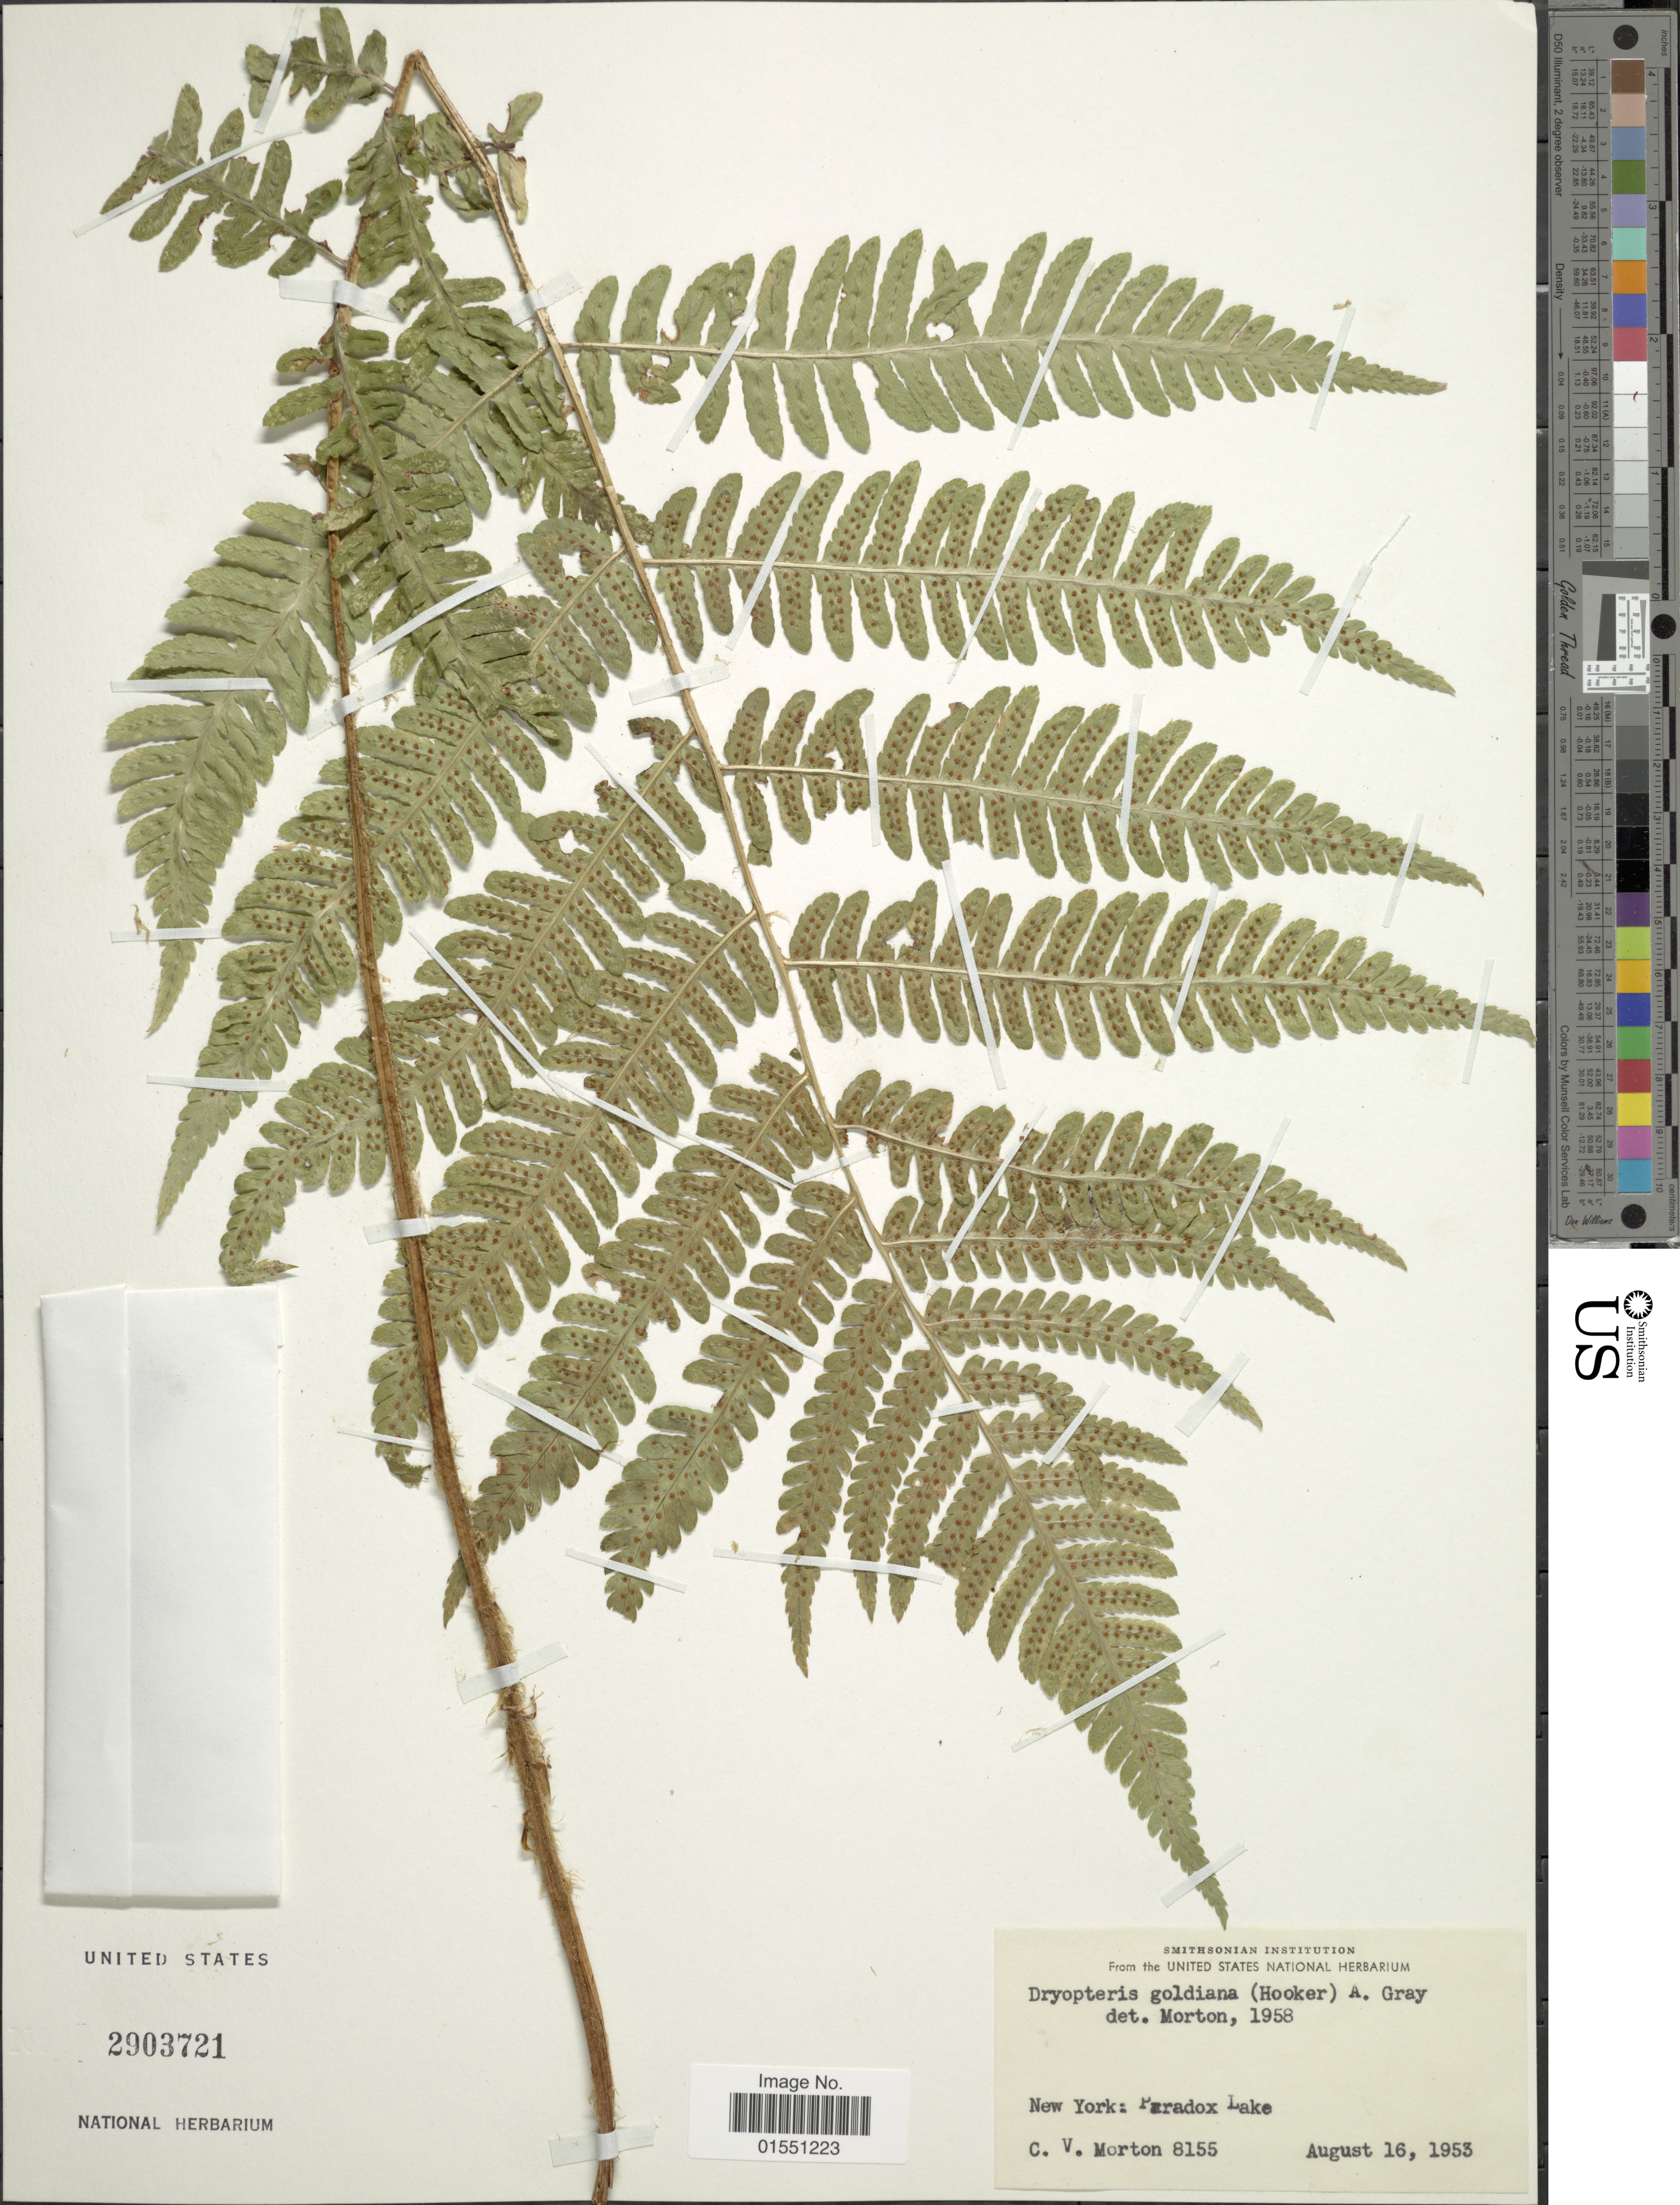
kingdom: Plantae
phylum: Tracheophyta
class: Polypodiopsida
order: Polypodiales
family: Dryopteridaceae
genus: Dryopteris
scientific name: Dryopteris goldiana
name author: (Hook. ex Goldie) A. Gray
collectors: C. V. Morton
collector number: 8155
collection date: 1953-08-16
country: United States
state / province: New York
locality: Paradox Lake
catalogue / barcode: US 2903721